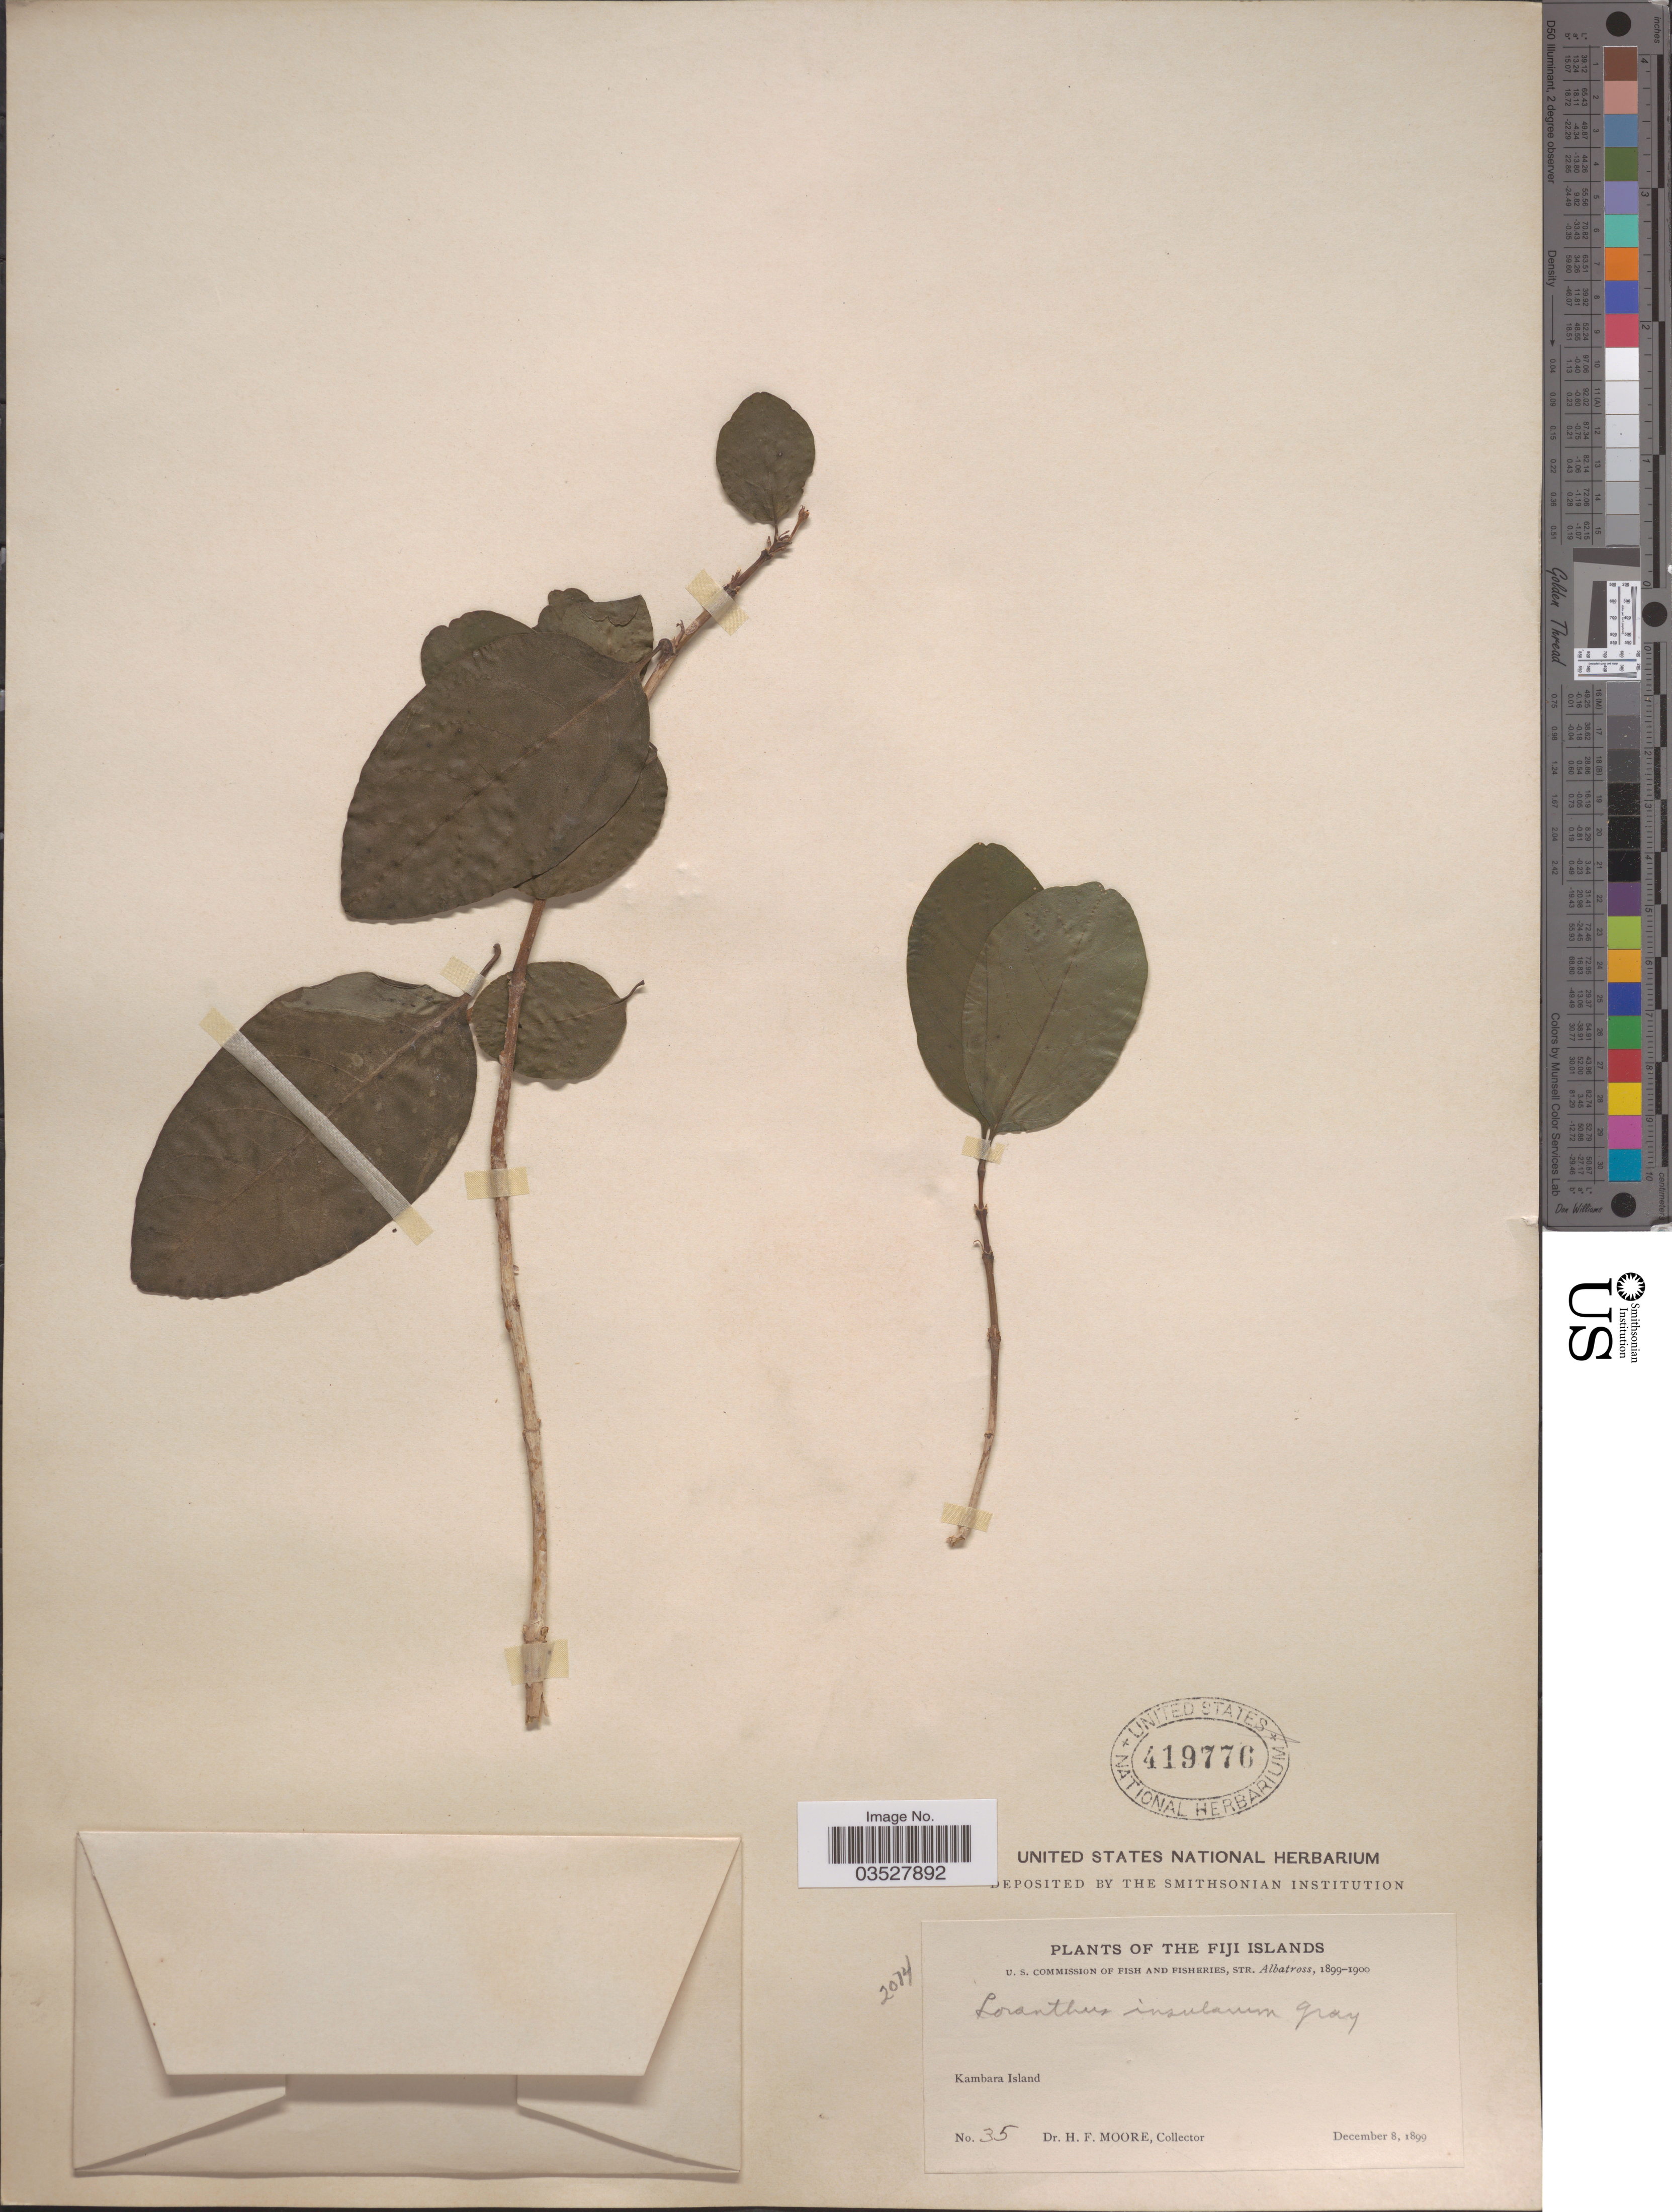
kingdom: Plantae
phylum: Tracheophyta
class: Magnoliopsida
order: Santalales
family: Loranthaceae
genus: Amylotheca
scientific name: Amylotheca insularum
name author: (A. Gray) Danser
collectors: H. F. Moore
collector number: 35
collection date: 1899-12-08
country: Fiji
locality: Kambara Island.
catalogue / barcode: US 419776